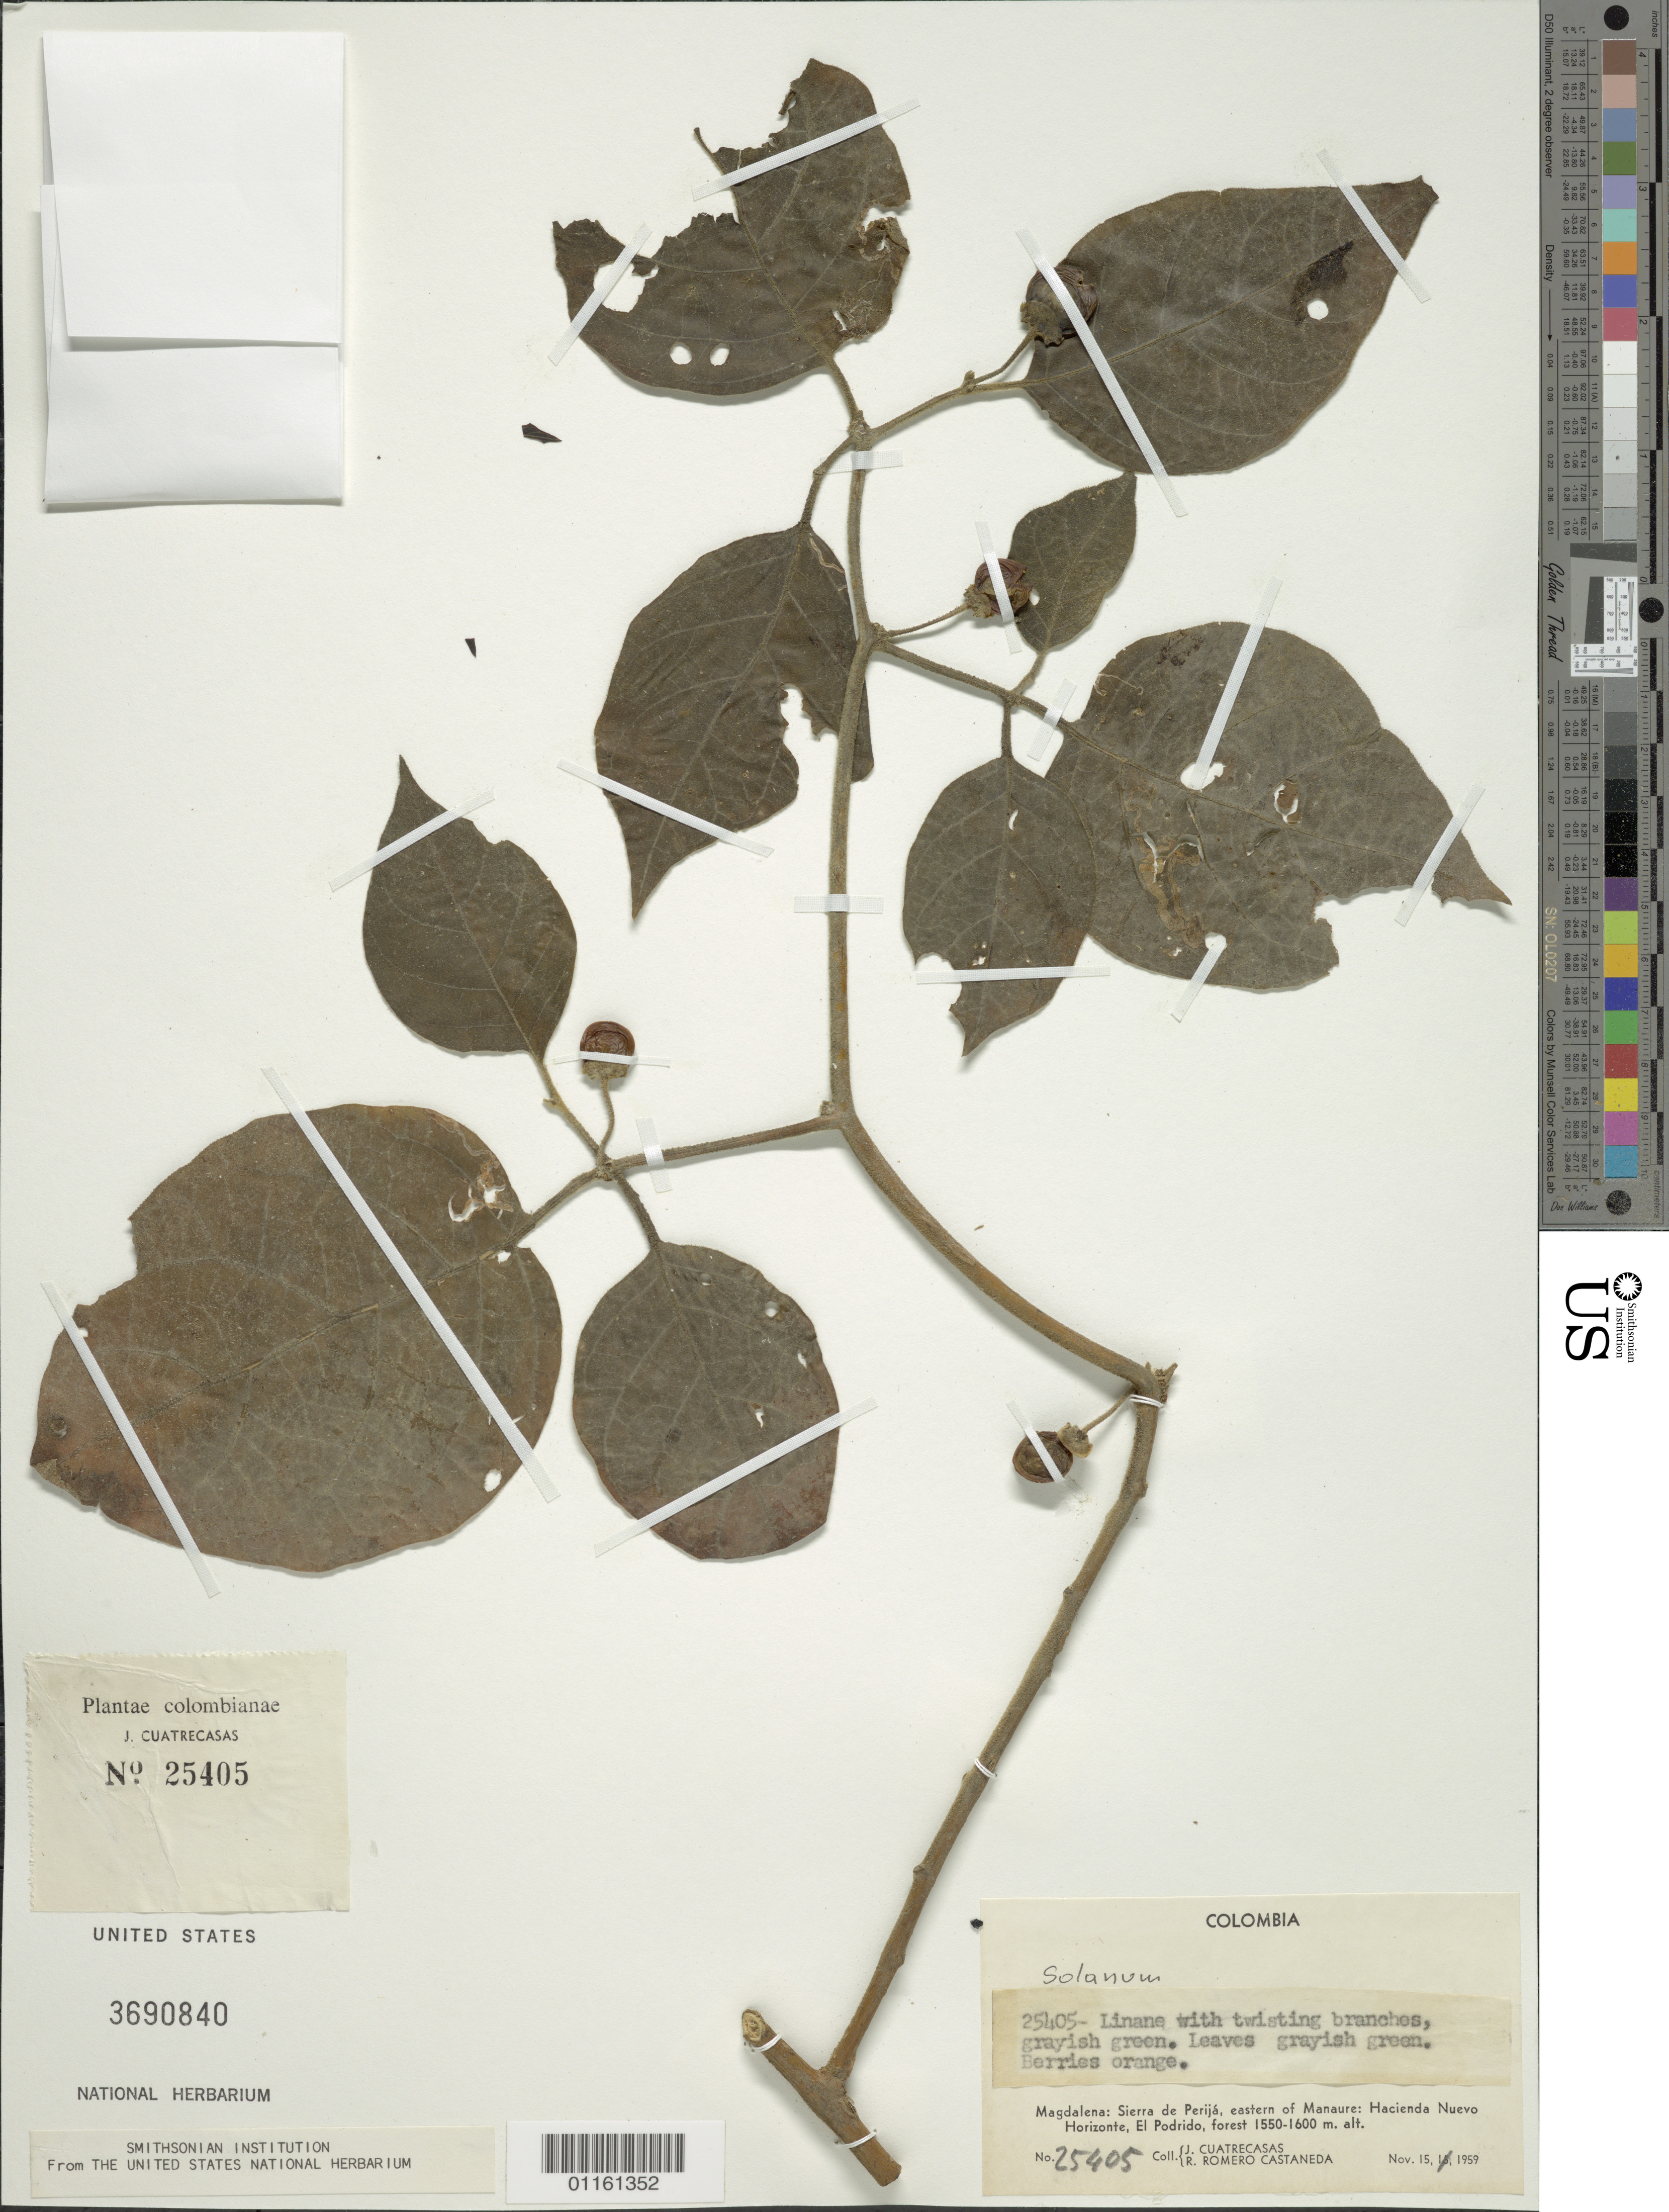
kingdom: Plantae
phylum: Tracheophyta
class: Magnoliopsida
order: Solanales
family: Solanaceae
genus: Lycianthes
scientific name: Lycianthes sp.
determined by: Knapp, S. D.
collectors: J. Cuatrecasas & R. Romero Castañeda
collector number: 25405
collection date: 1959-11-15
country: Colombia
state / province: Magdalena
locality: Sierra de Perija, eastern of Manaure: Hacienda Nuevo Horizonte, El Podrido, forest.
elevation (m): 1550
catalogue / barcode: US 3690840